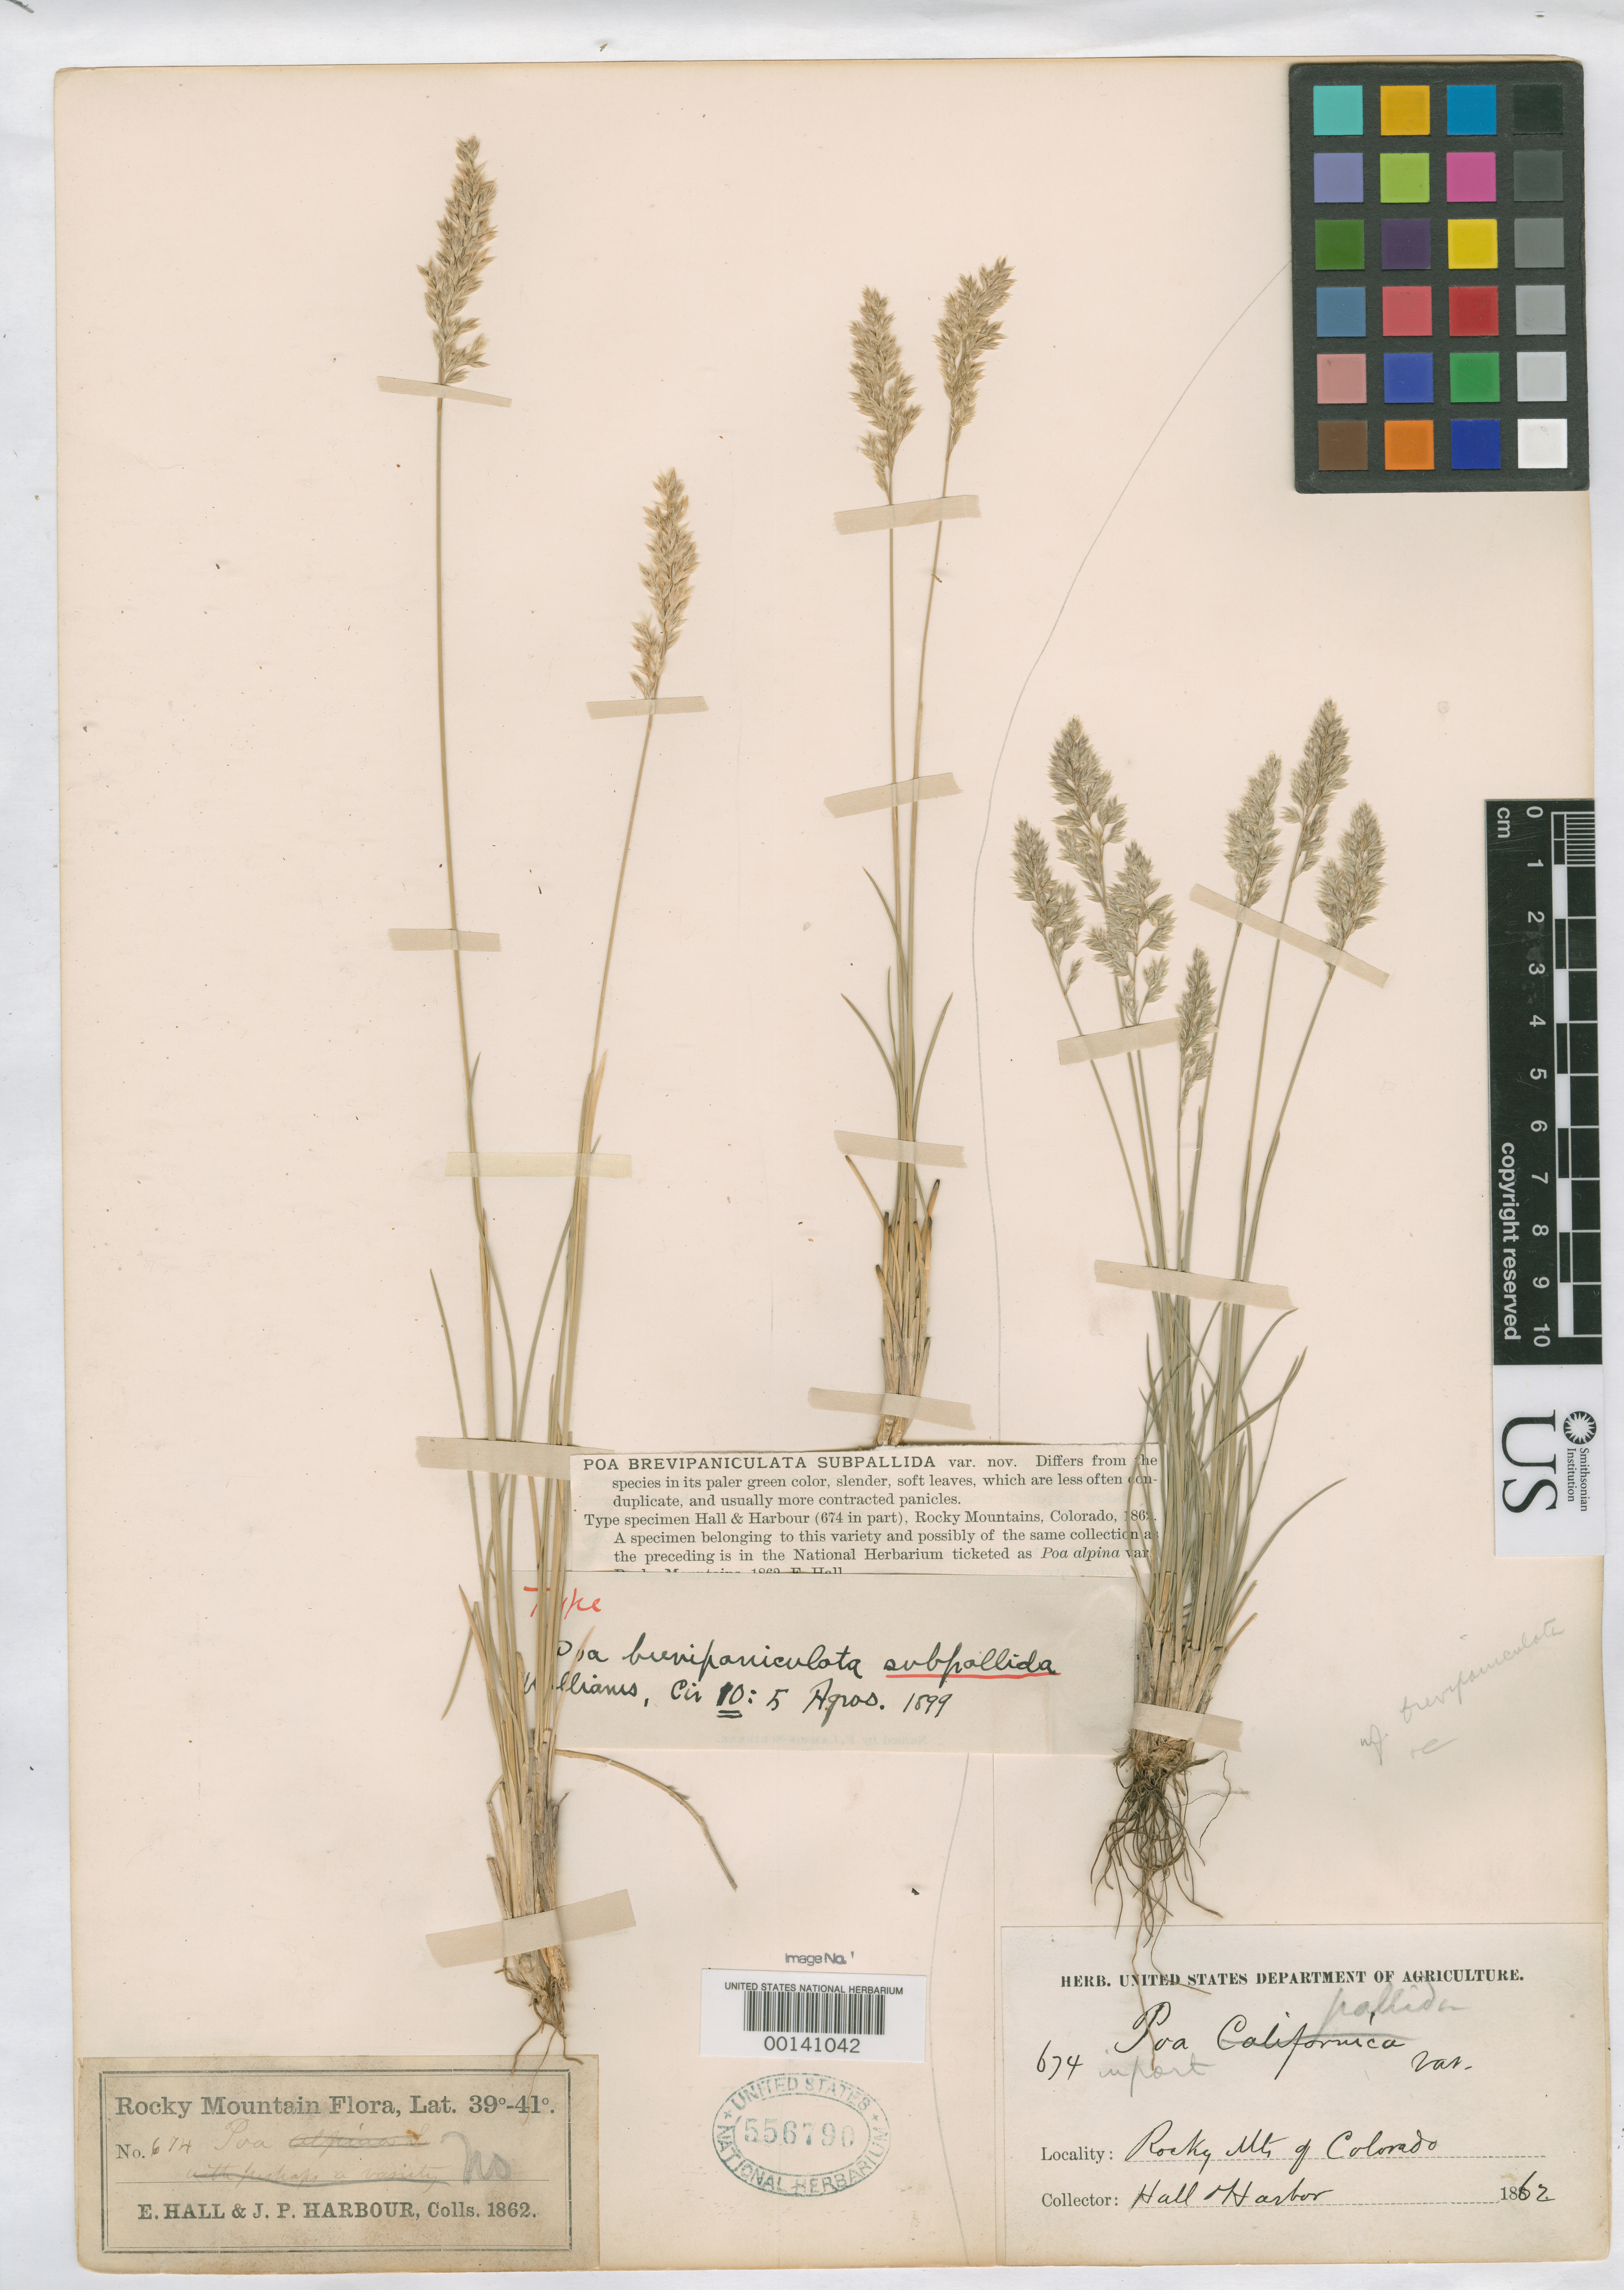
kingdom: Plantae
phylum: Tracheophyta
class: Liliopsida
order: Poales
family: Poaceae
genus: Poa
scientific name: Poa brevipaniculata var. subpallida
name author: T.A. Williams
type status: Isotype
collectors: E. Harbor & J. Harbour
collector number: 674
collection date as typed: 1862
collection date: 1862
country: United States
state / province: Colorado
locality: Rocky Mts.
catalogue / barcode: US 556790